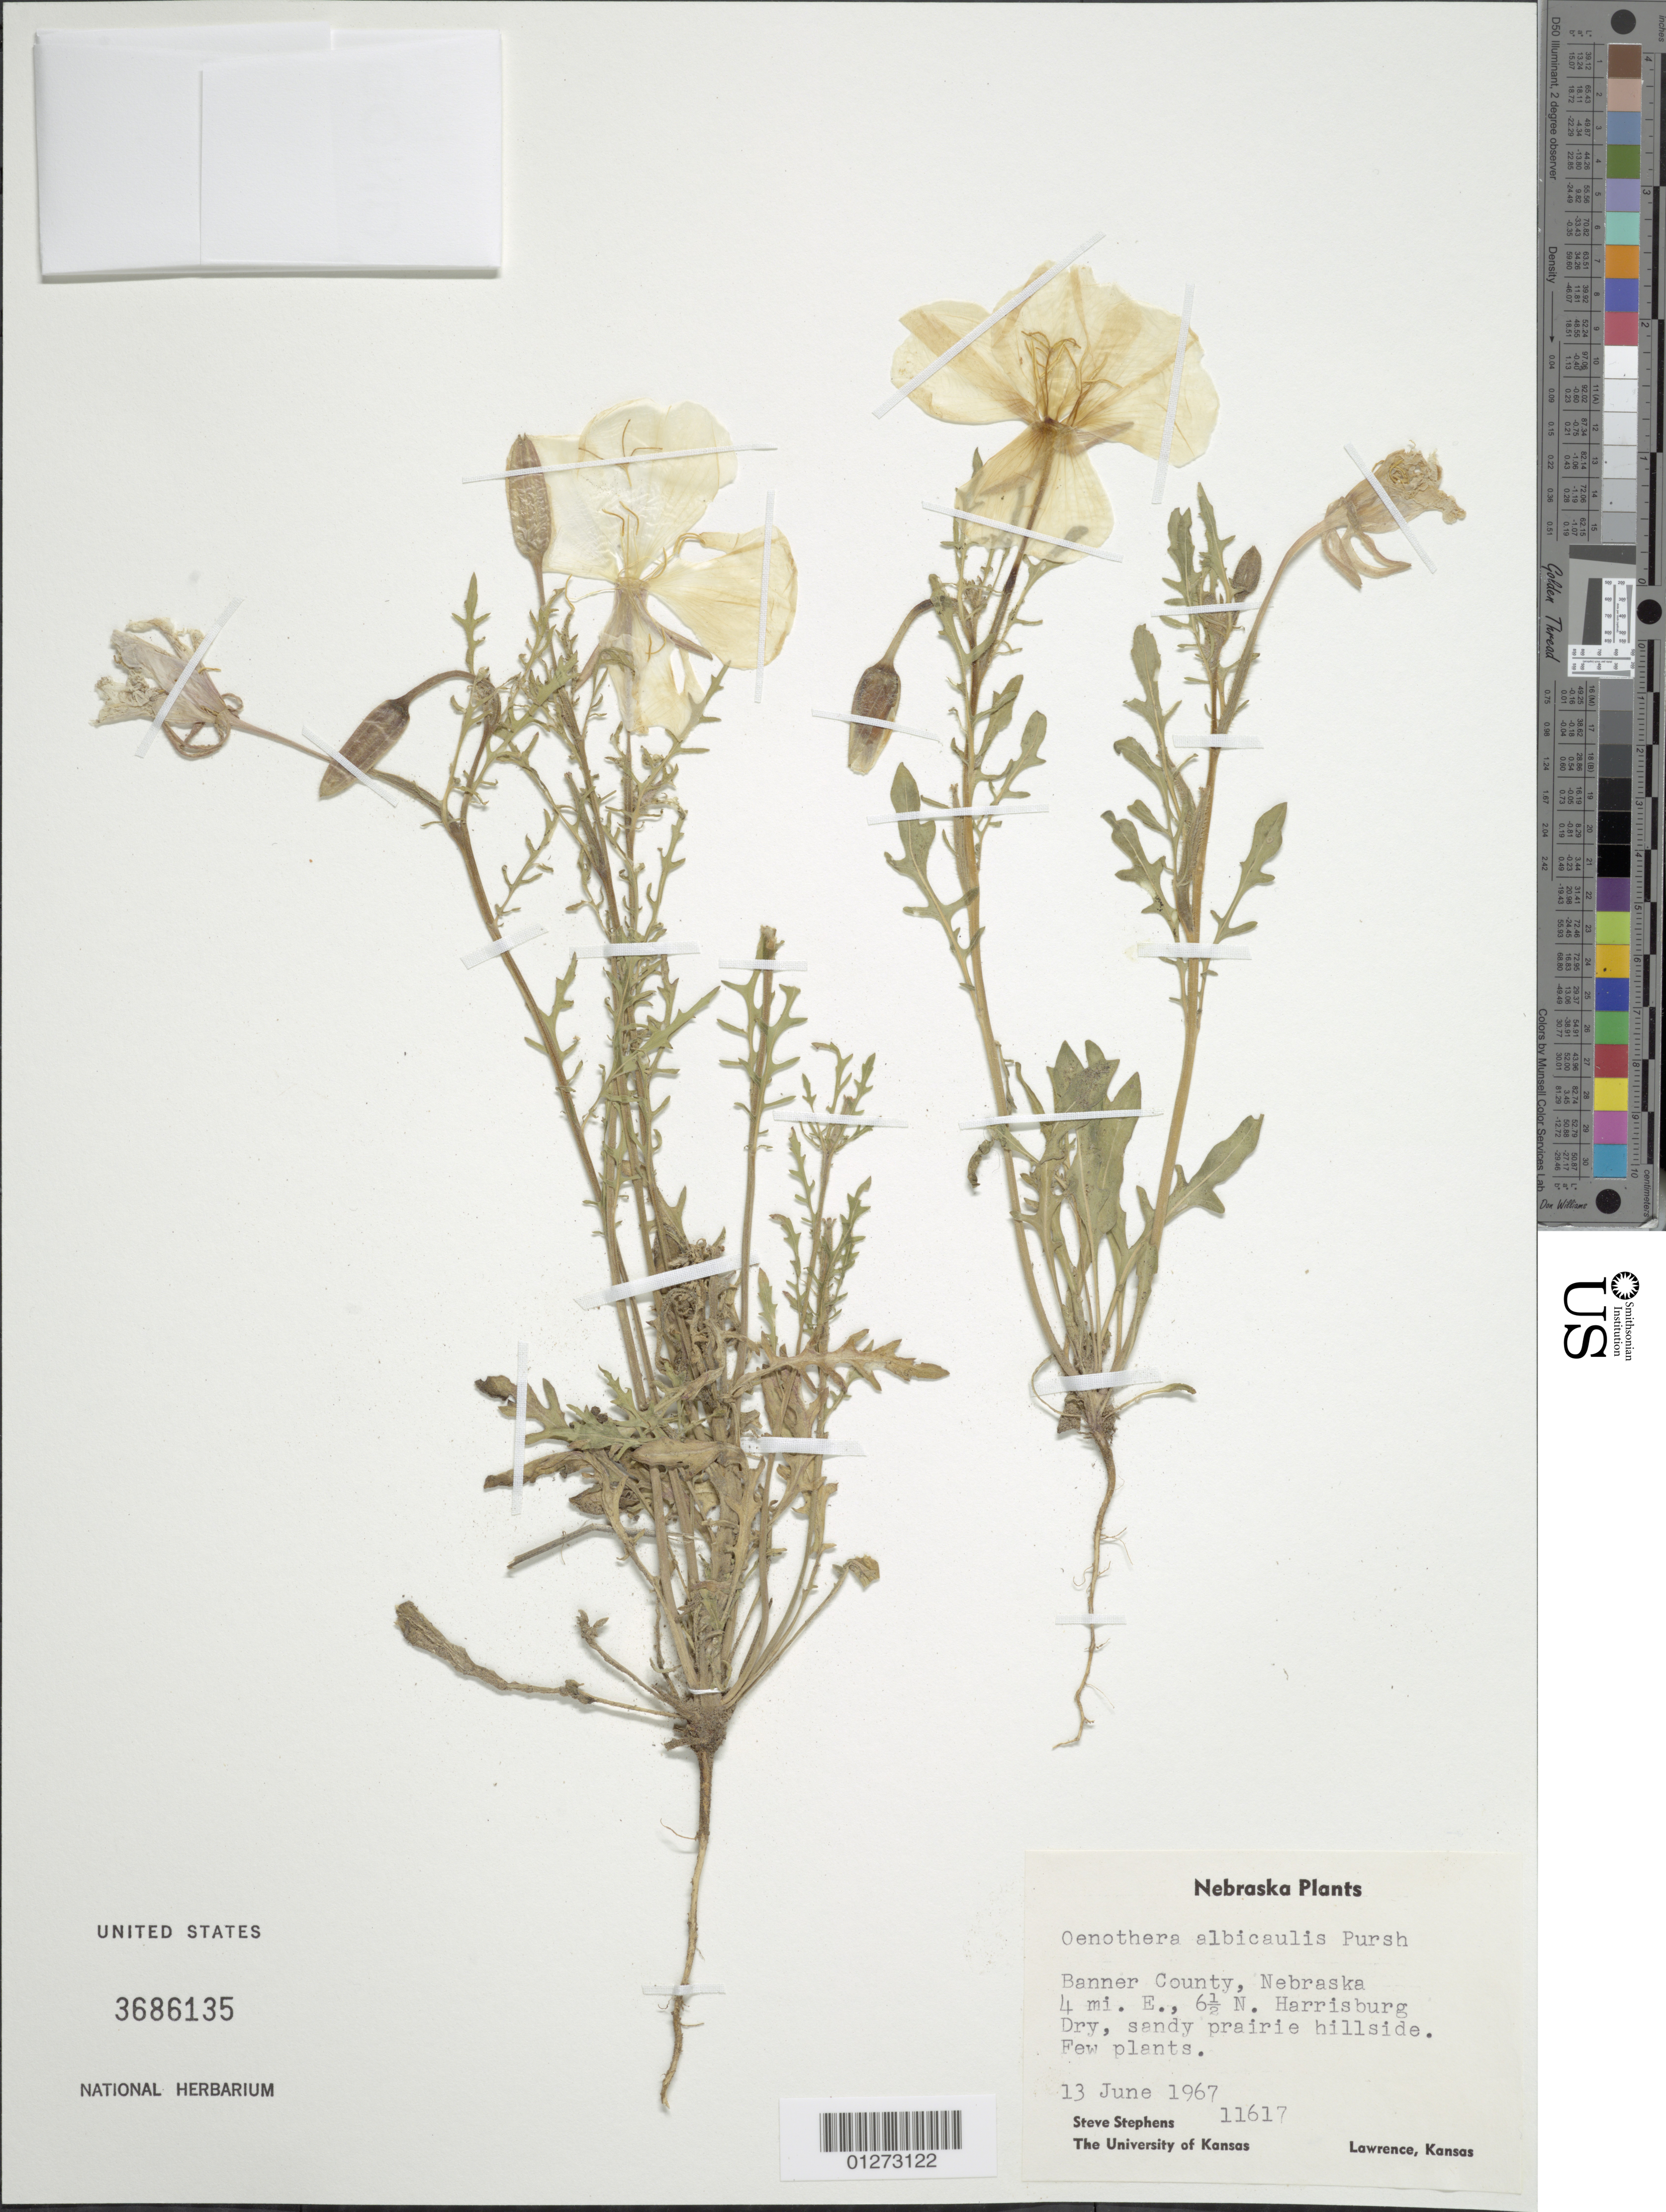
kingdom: Plantae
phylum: Tracheophyta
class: Magnoliopsida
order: Myrtales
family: Onagraceae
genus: Oenothera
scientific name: Oenothera albicaulis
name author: Pursh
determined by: Wagner, W. L., (BOT), Smithsonian Institution - National Museum of Natural History (UNITED STATES)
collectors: S. Stephens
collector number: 11617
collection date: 1967-06-13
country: United States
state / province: Nebraska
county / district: Banner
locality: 4 mi E., 6.5 N. Harrisburg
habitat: Dry, sandy prairie hillside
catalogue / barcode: US 3686135